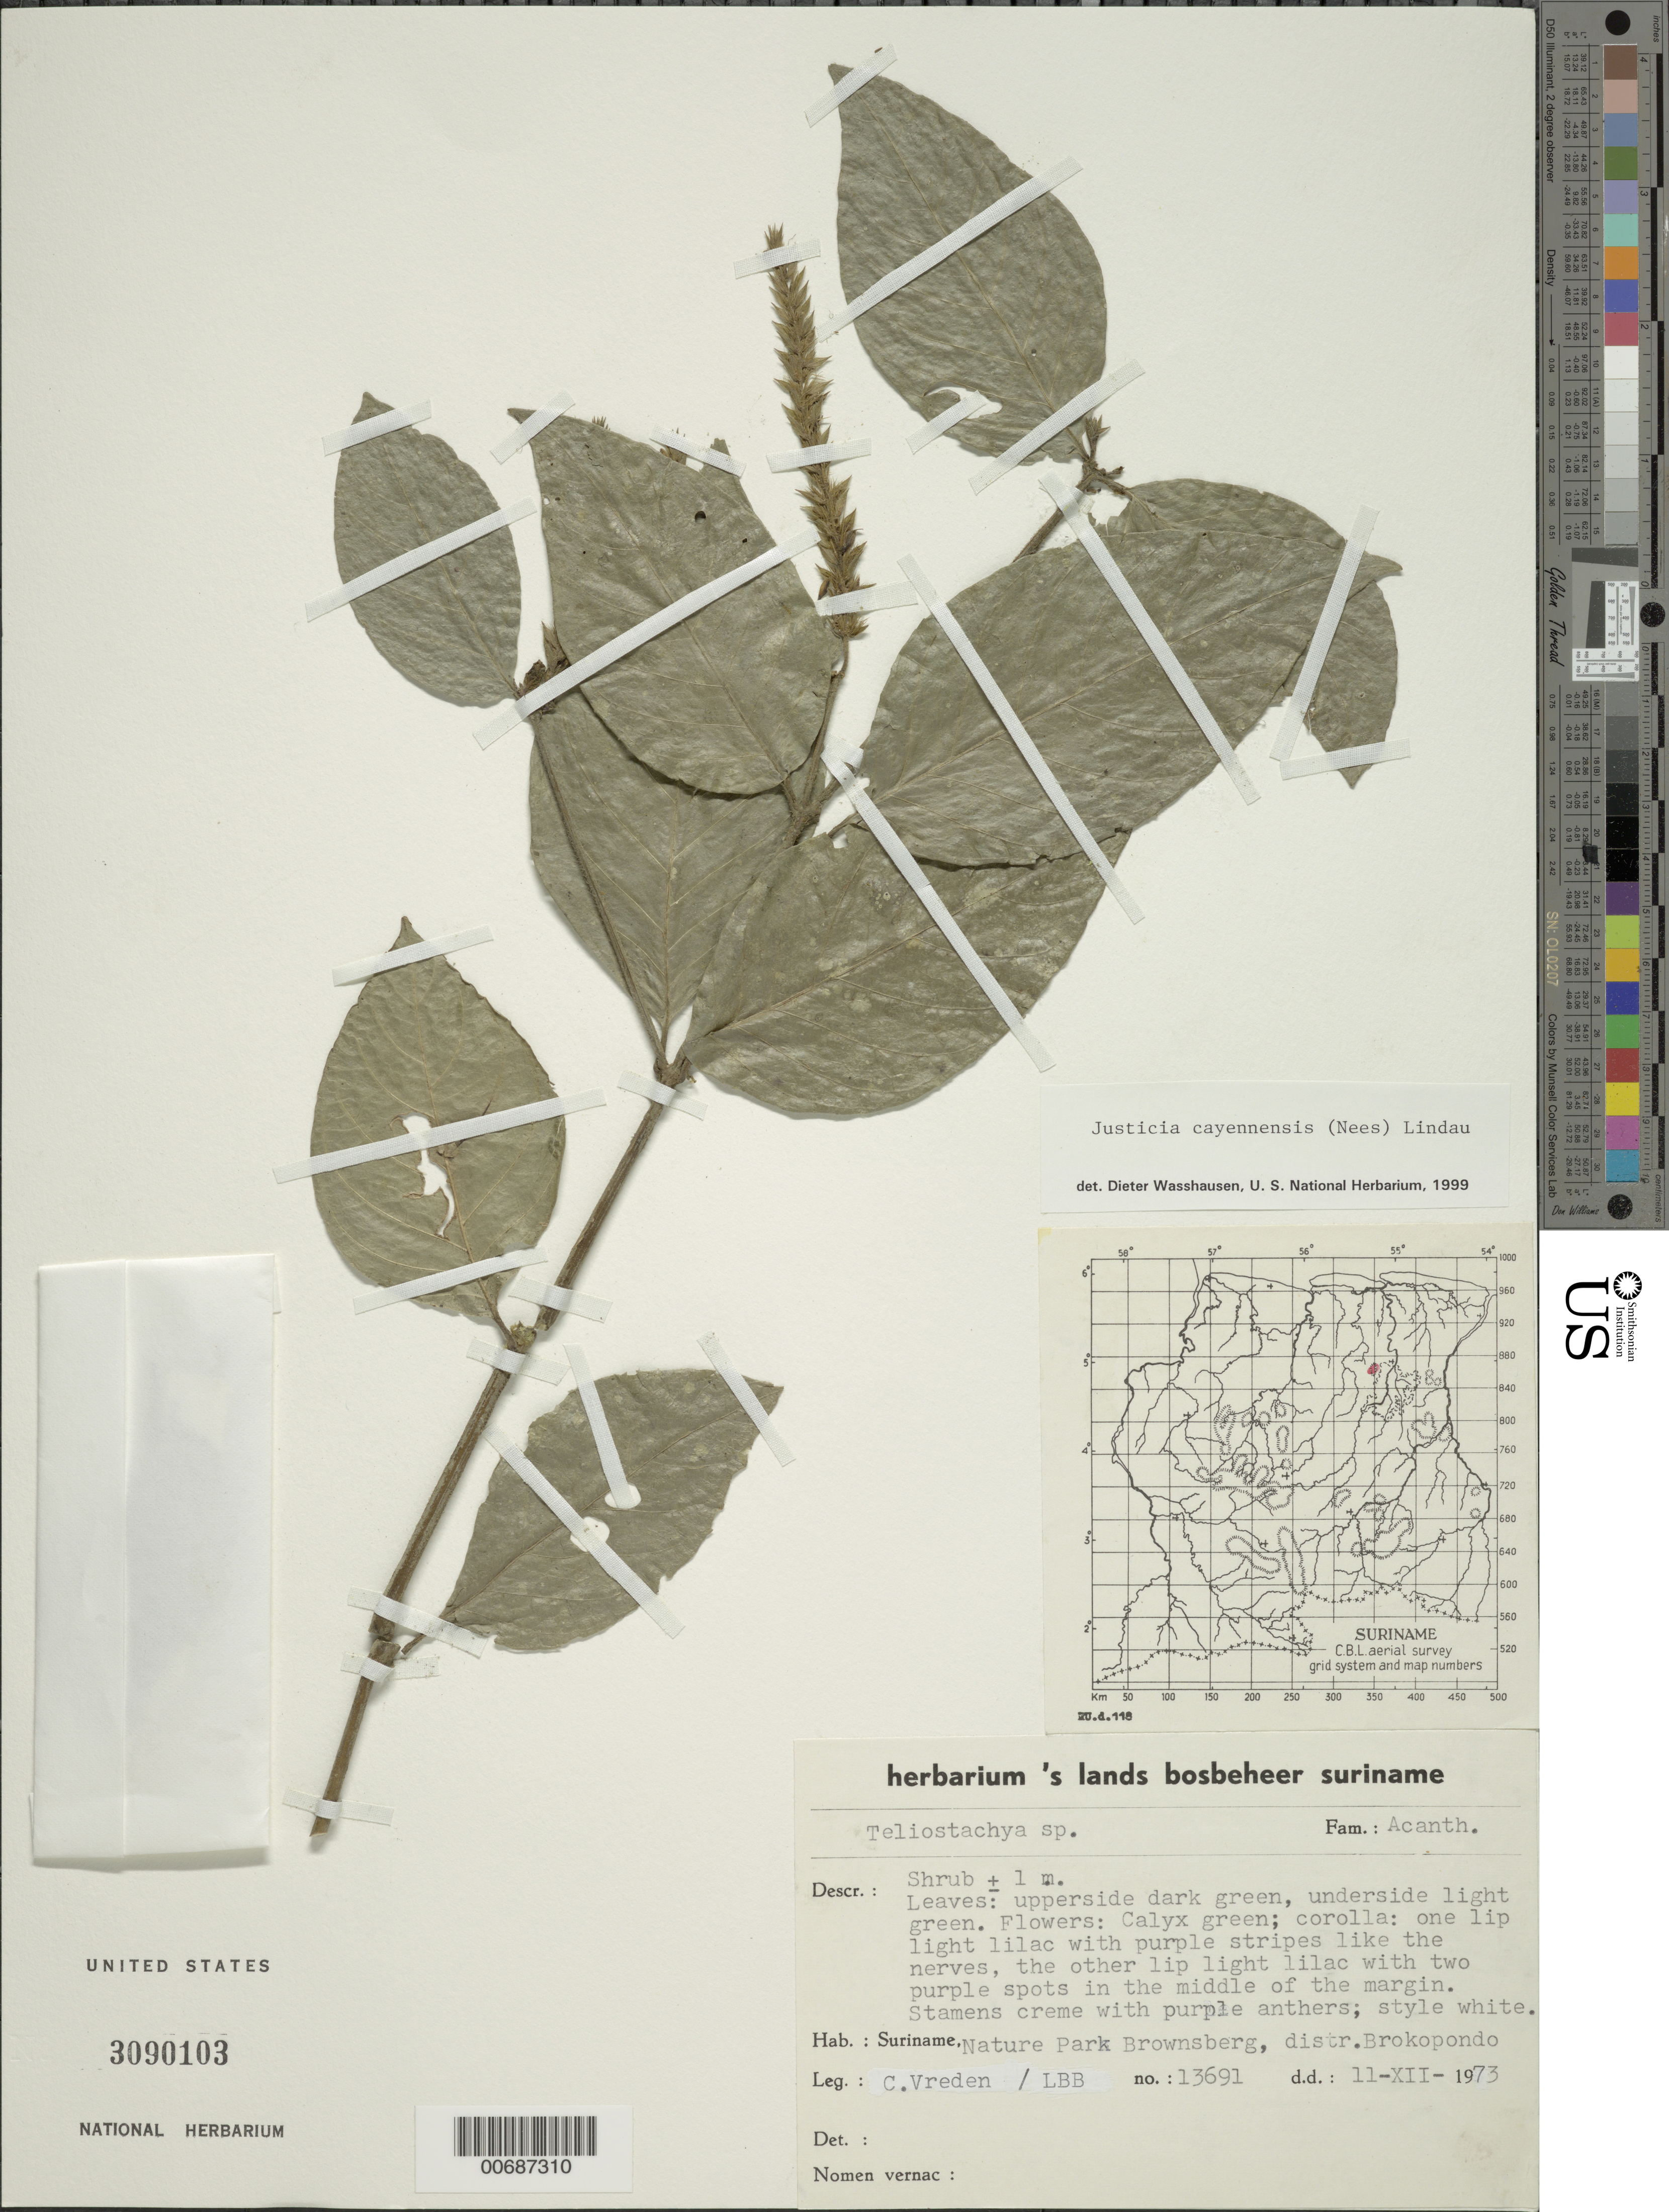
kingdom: Plantae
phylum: Tracheophyta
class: Magnoliopsida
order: Lamiales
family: Acanthaceae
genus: Justicia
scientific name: Justicia cayennensis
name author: (Nees) Lindau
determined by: Wasshausen, Dieter C., (BOT), Smithsonian Institution - National Museum of Natural History (UNITED STATES)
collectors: C. Vreden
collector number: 13961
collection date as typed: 11-Dec-73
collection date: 1973-12-11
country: Suriname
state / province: Brokopondo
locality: Brownsberg Nature Reserve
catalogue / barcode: US 3090103